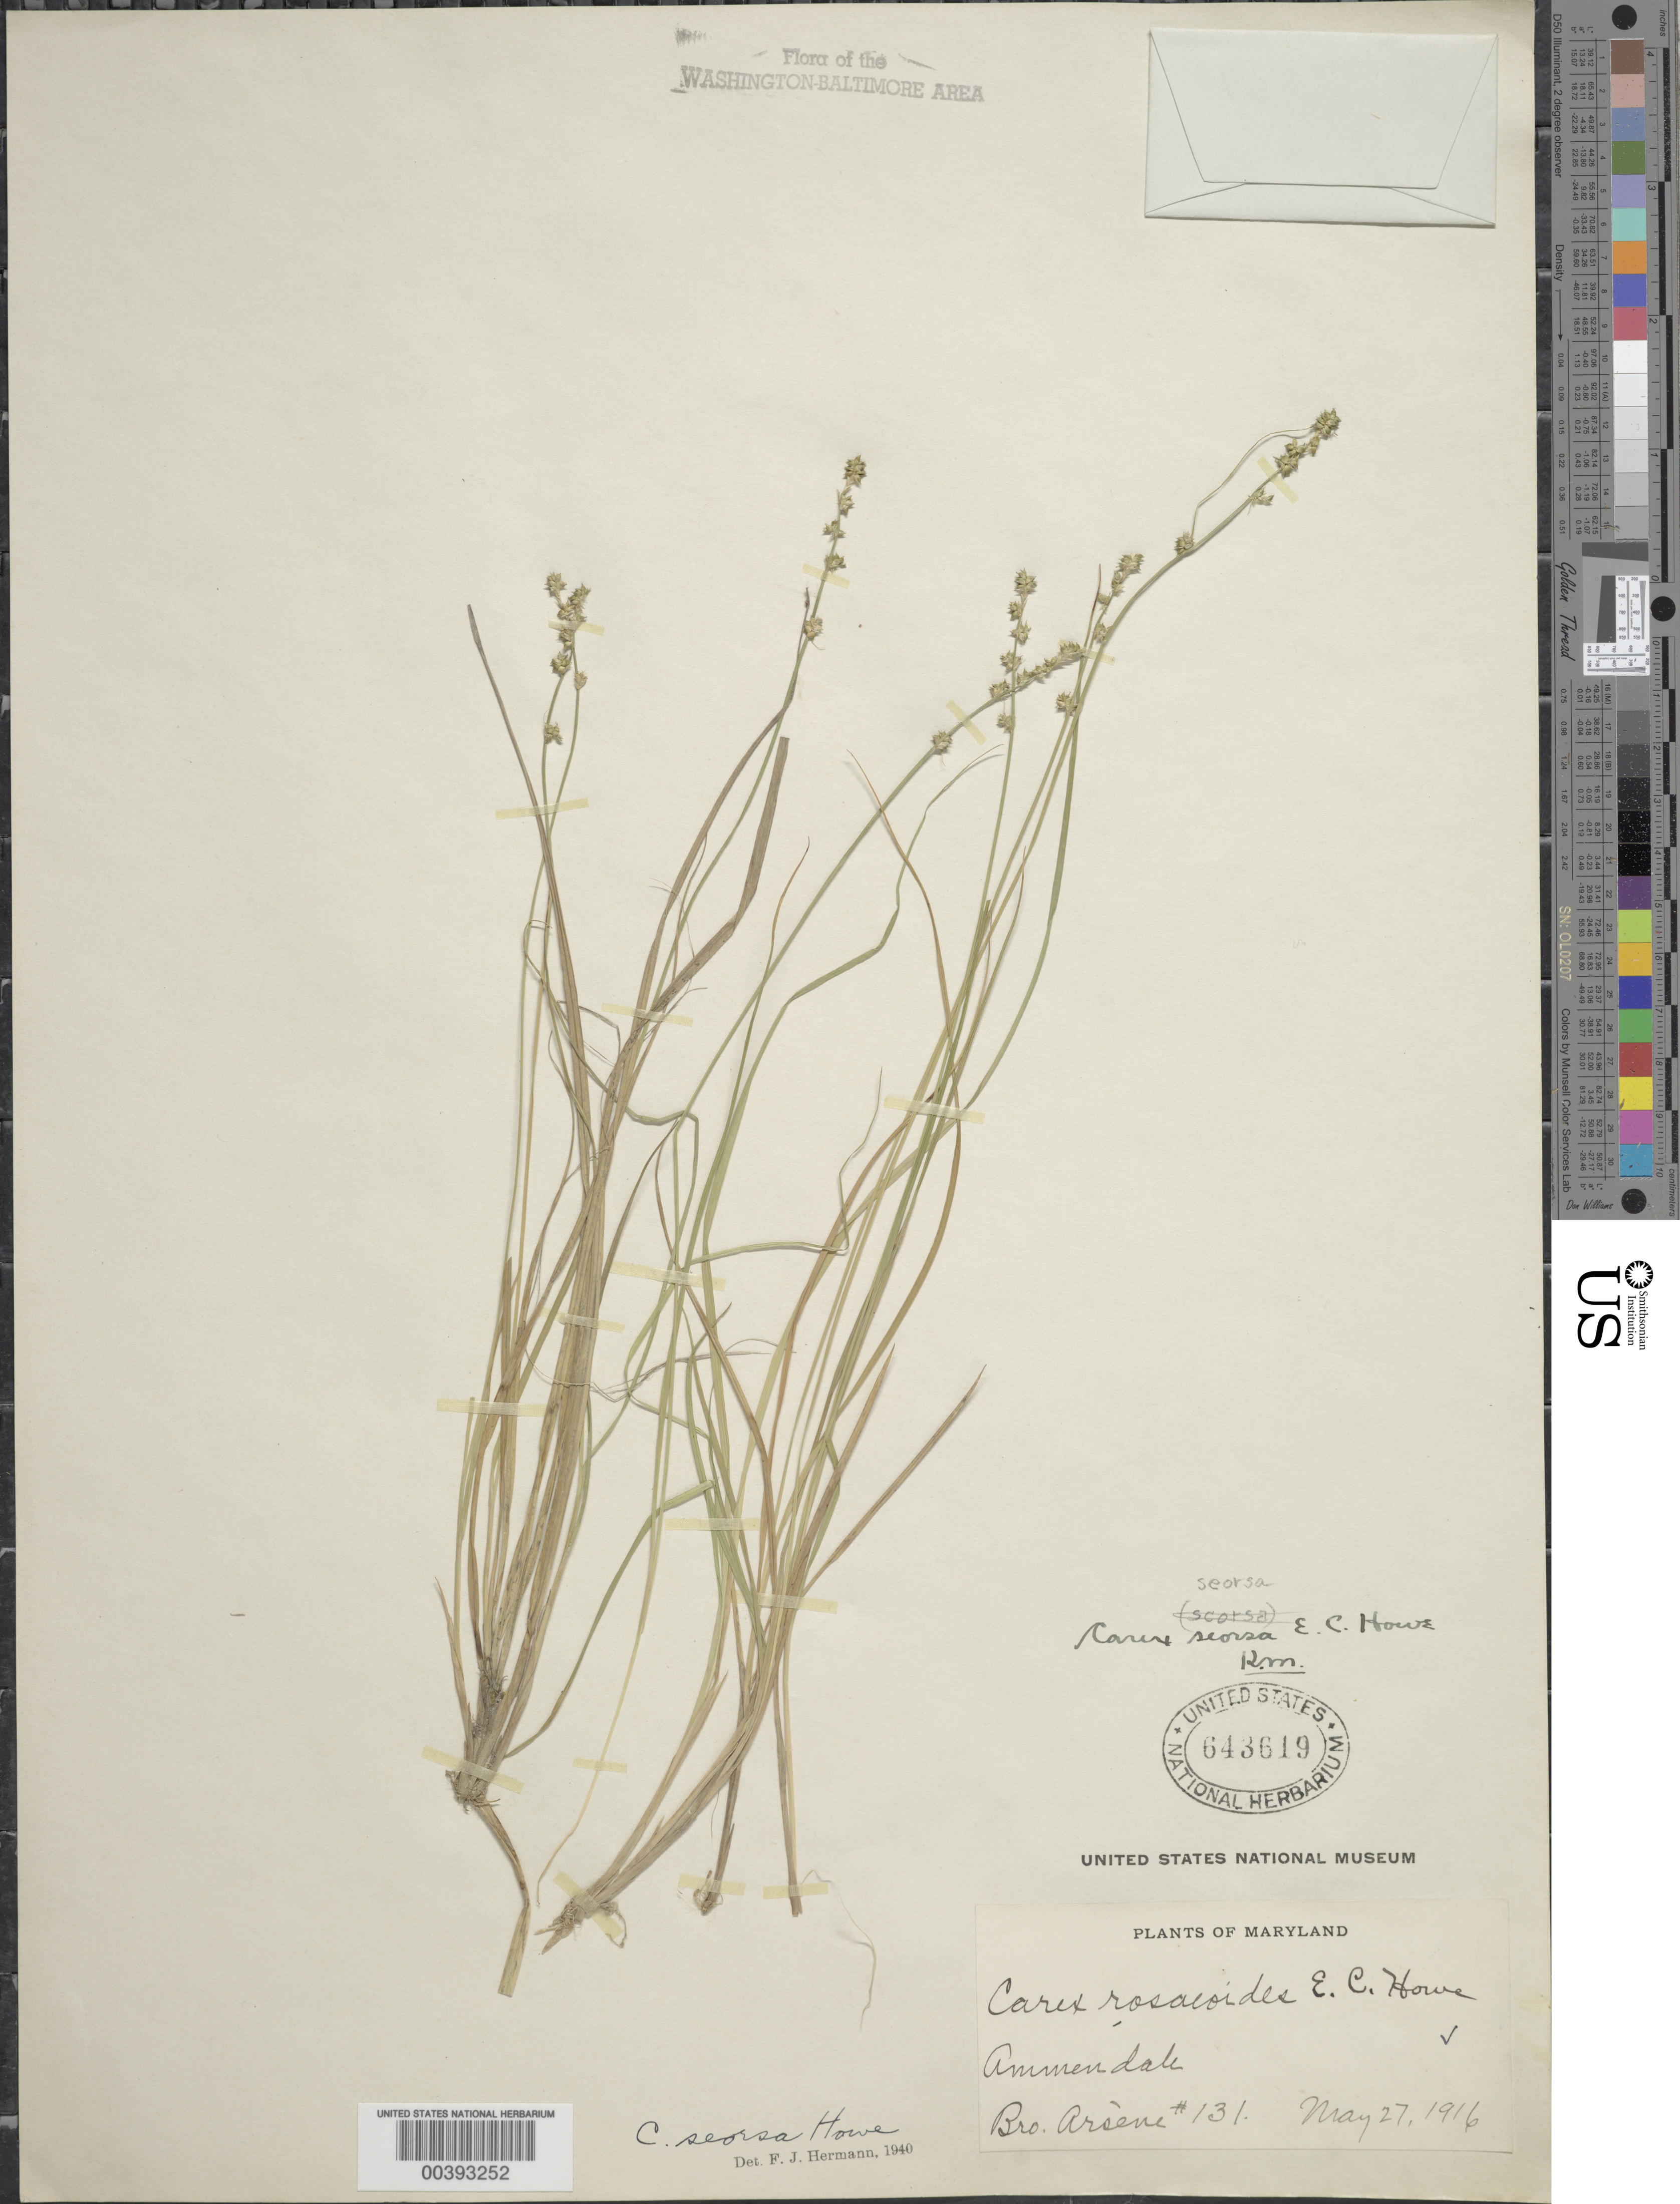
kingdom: Plantae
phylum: Tracheophyta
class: Liliopsida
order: Poales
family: Cyperaceae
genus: Carex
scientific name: Carex seorsa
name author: Howe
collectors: Bro. G. Arsène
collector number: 131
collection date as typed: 27 May 1916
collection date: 1916-05-27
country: United States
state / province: Maryland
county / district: Prince George's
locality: Ammendale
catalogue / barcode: US 643619